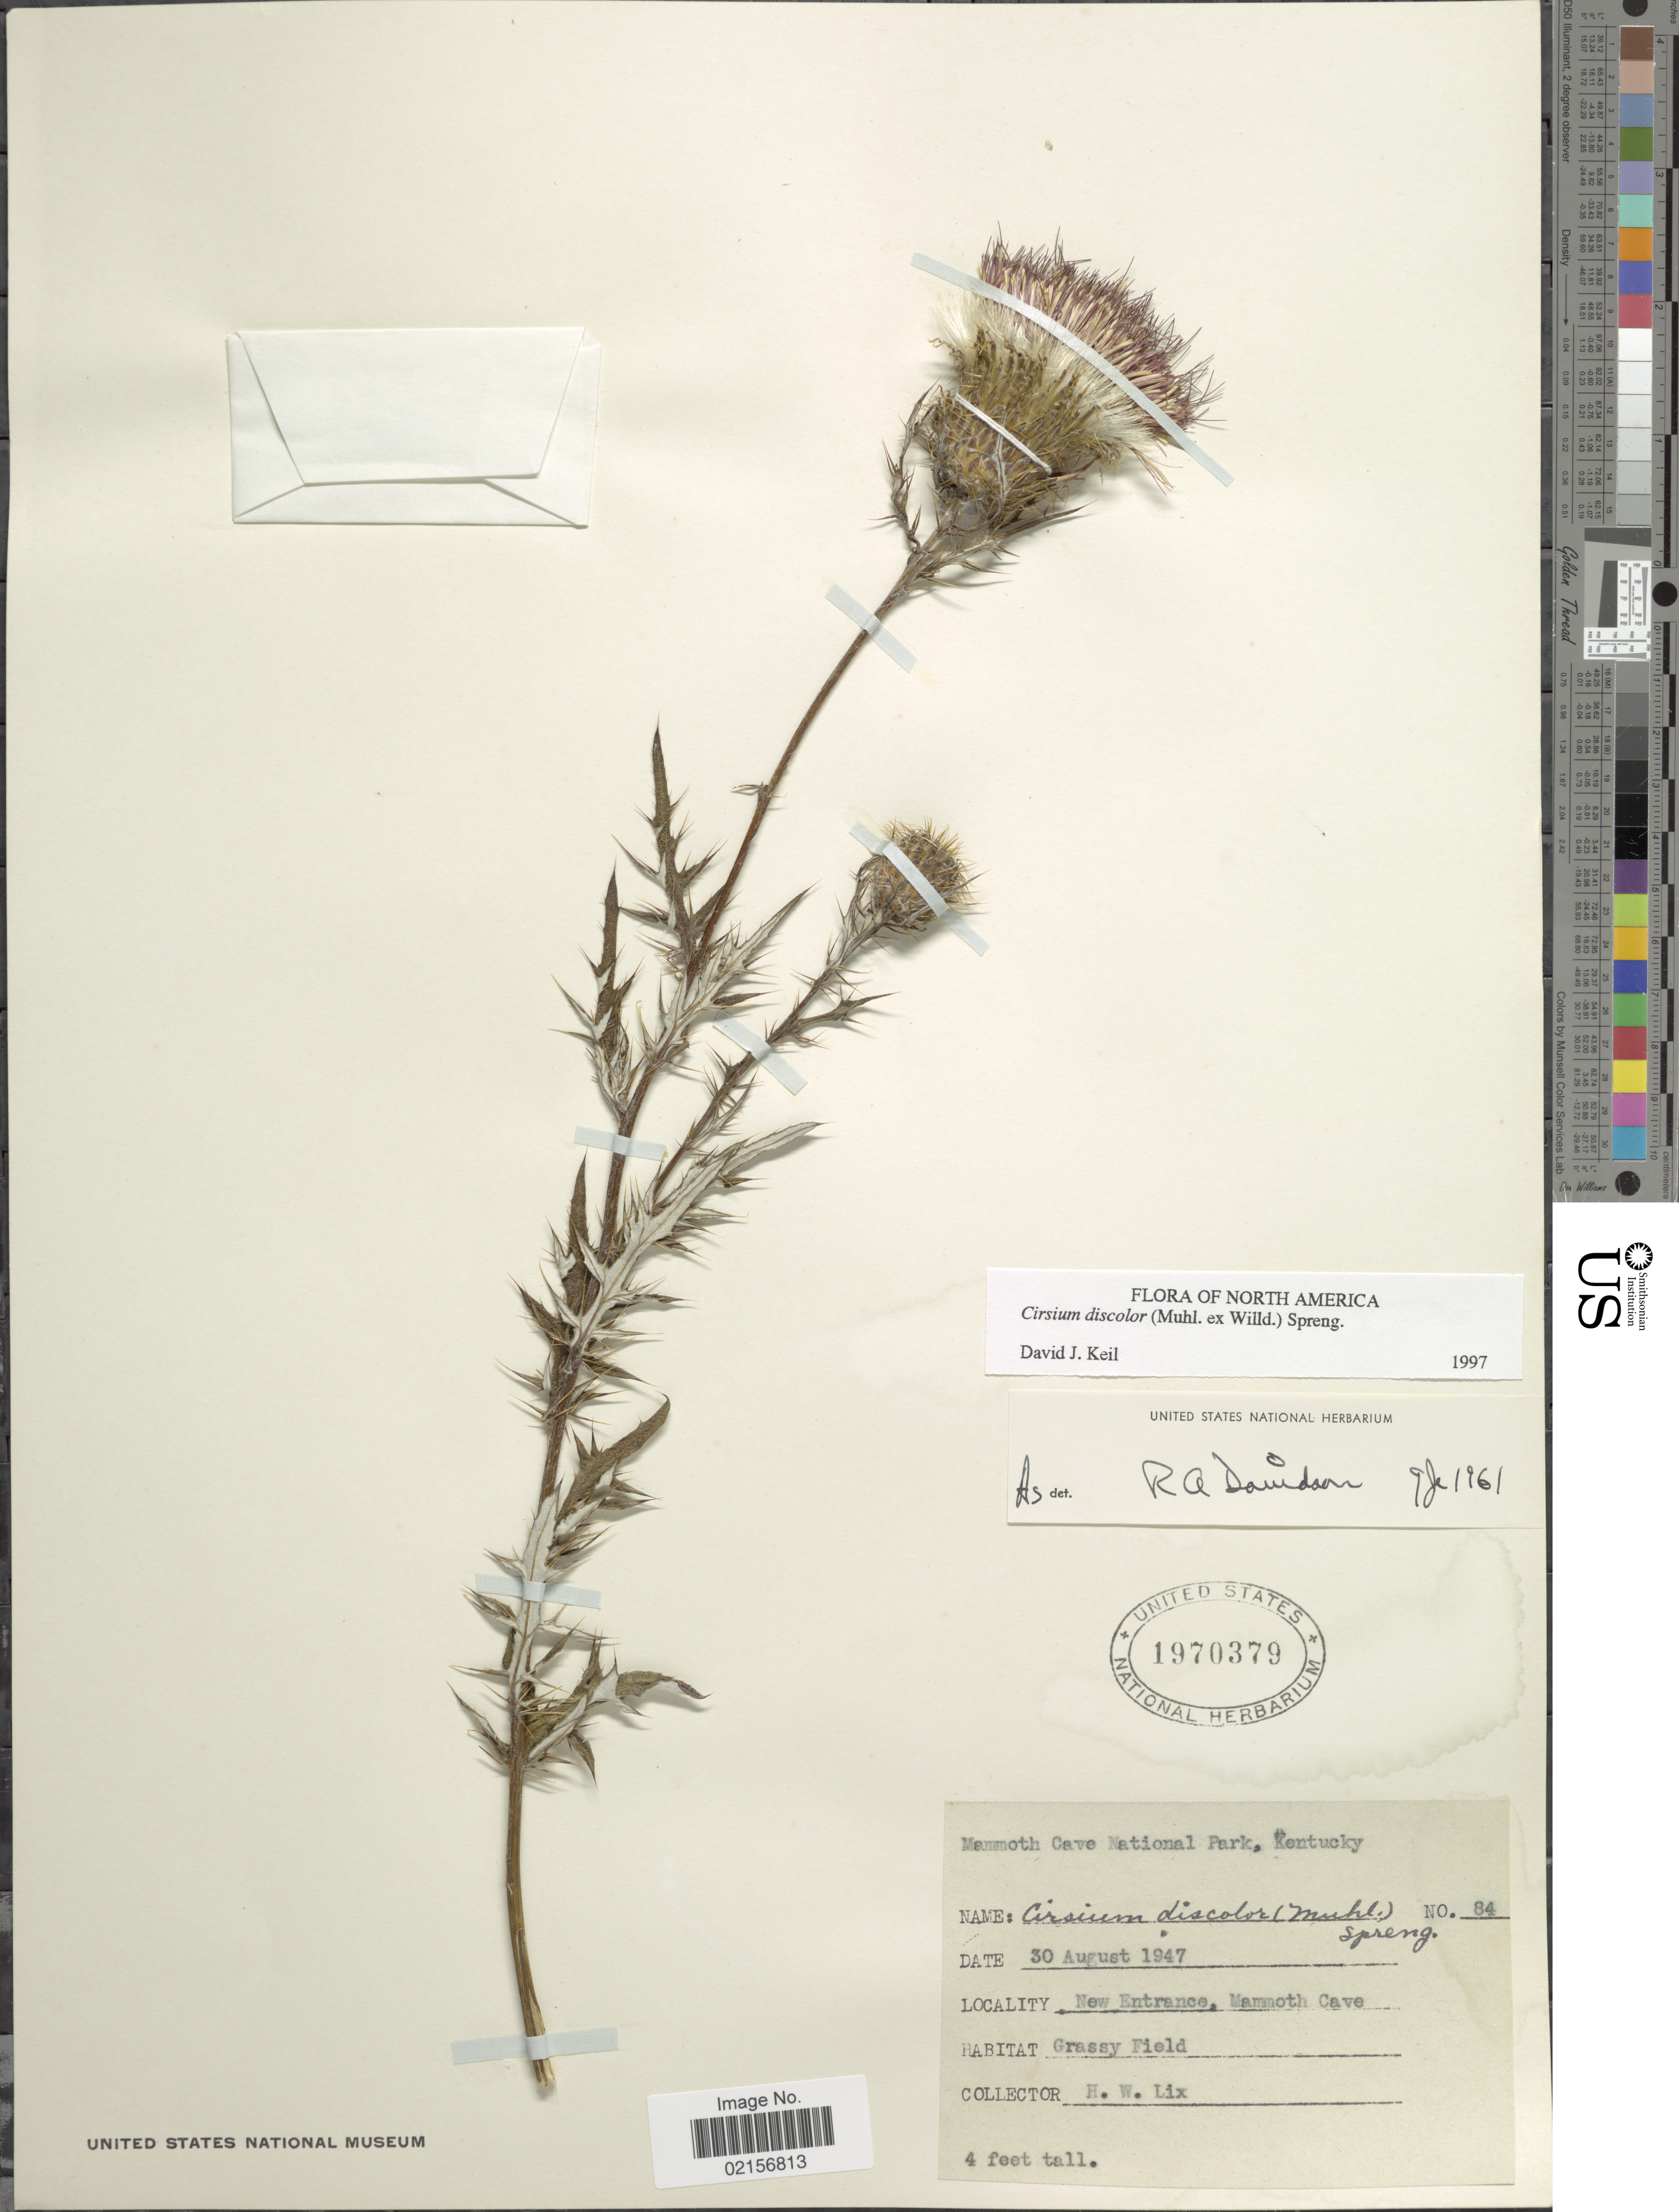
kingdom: Plantae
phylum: Tracheophyta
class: Magnoliopsida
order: Asterales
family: Asteraceae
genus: Cirsium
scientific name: Cirsium discolor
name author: (Muhl. ex Willd.) Spreng.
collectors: H. W. Lix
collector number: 84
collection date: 1947-08-30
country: United States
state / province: Kentucky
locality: Mammoth Cave National Park, New Entrance, Mammoth Cave, grassy field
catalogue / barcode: US 1970379